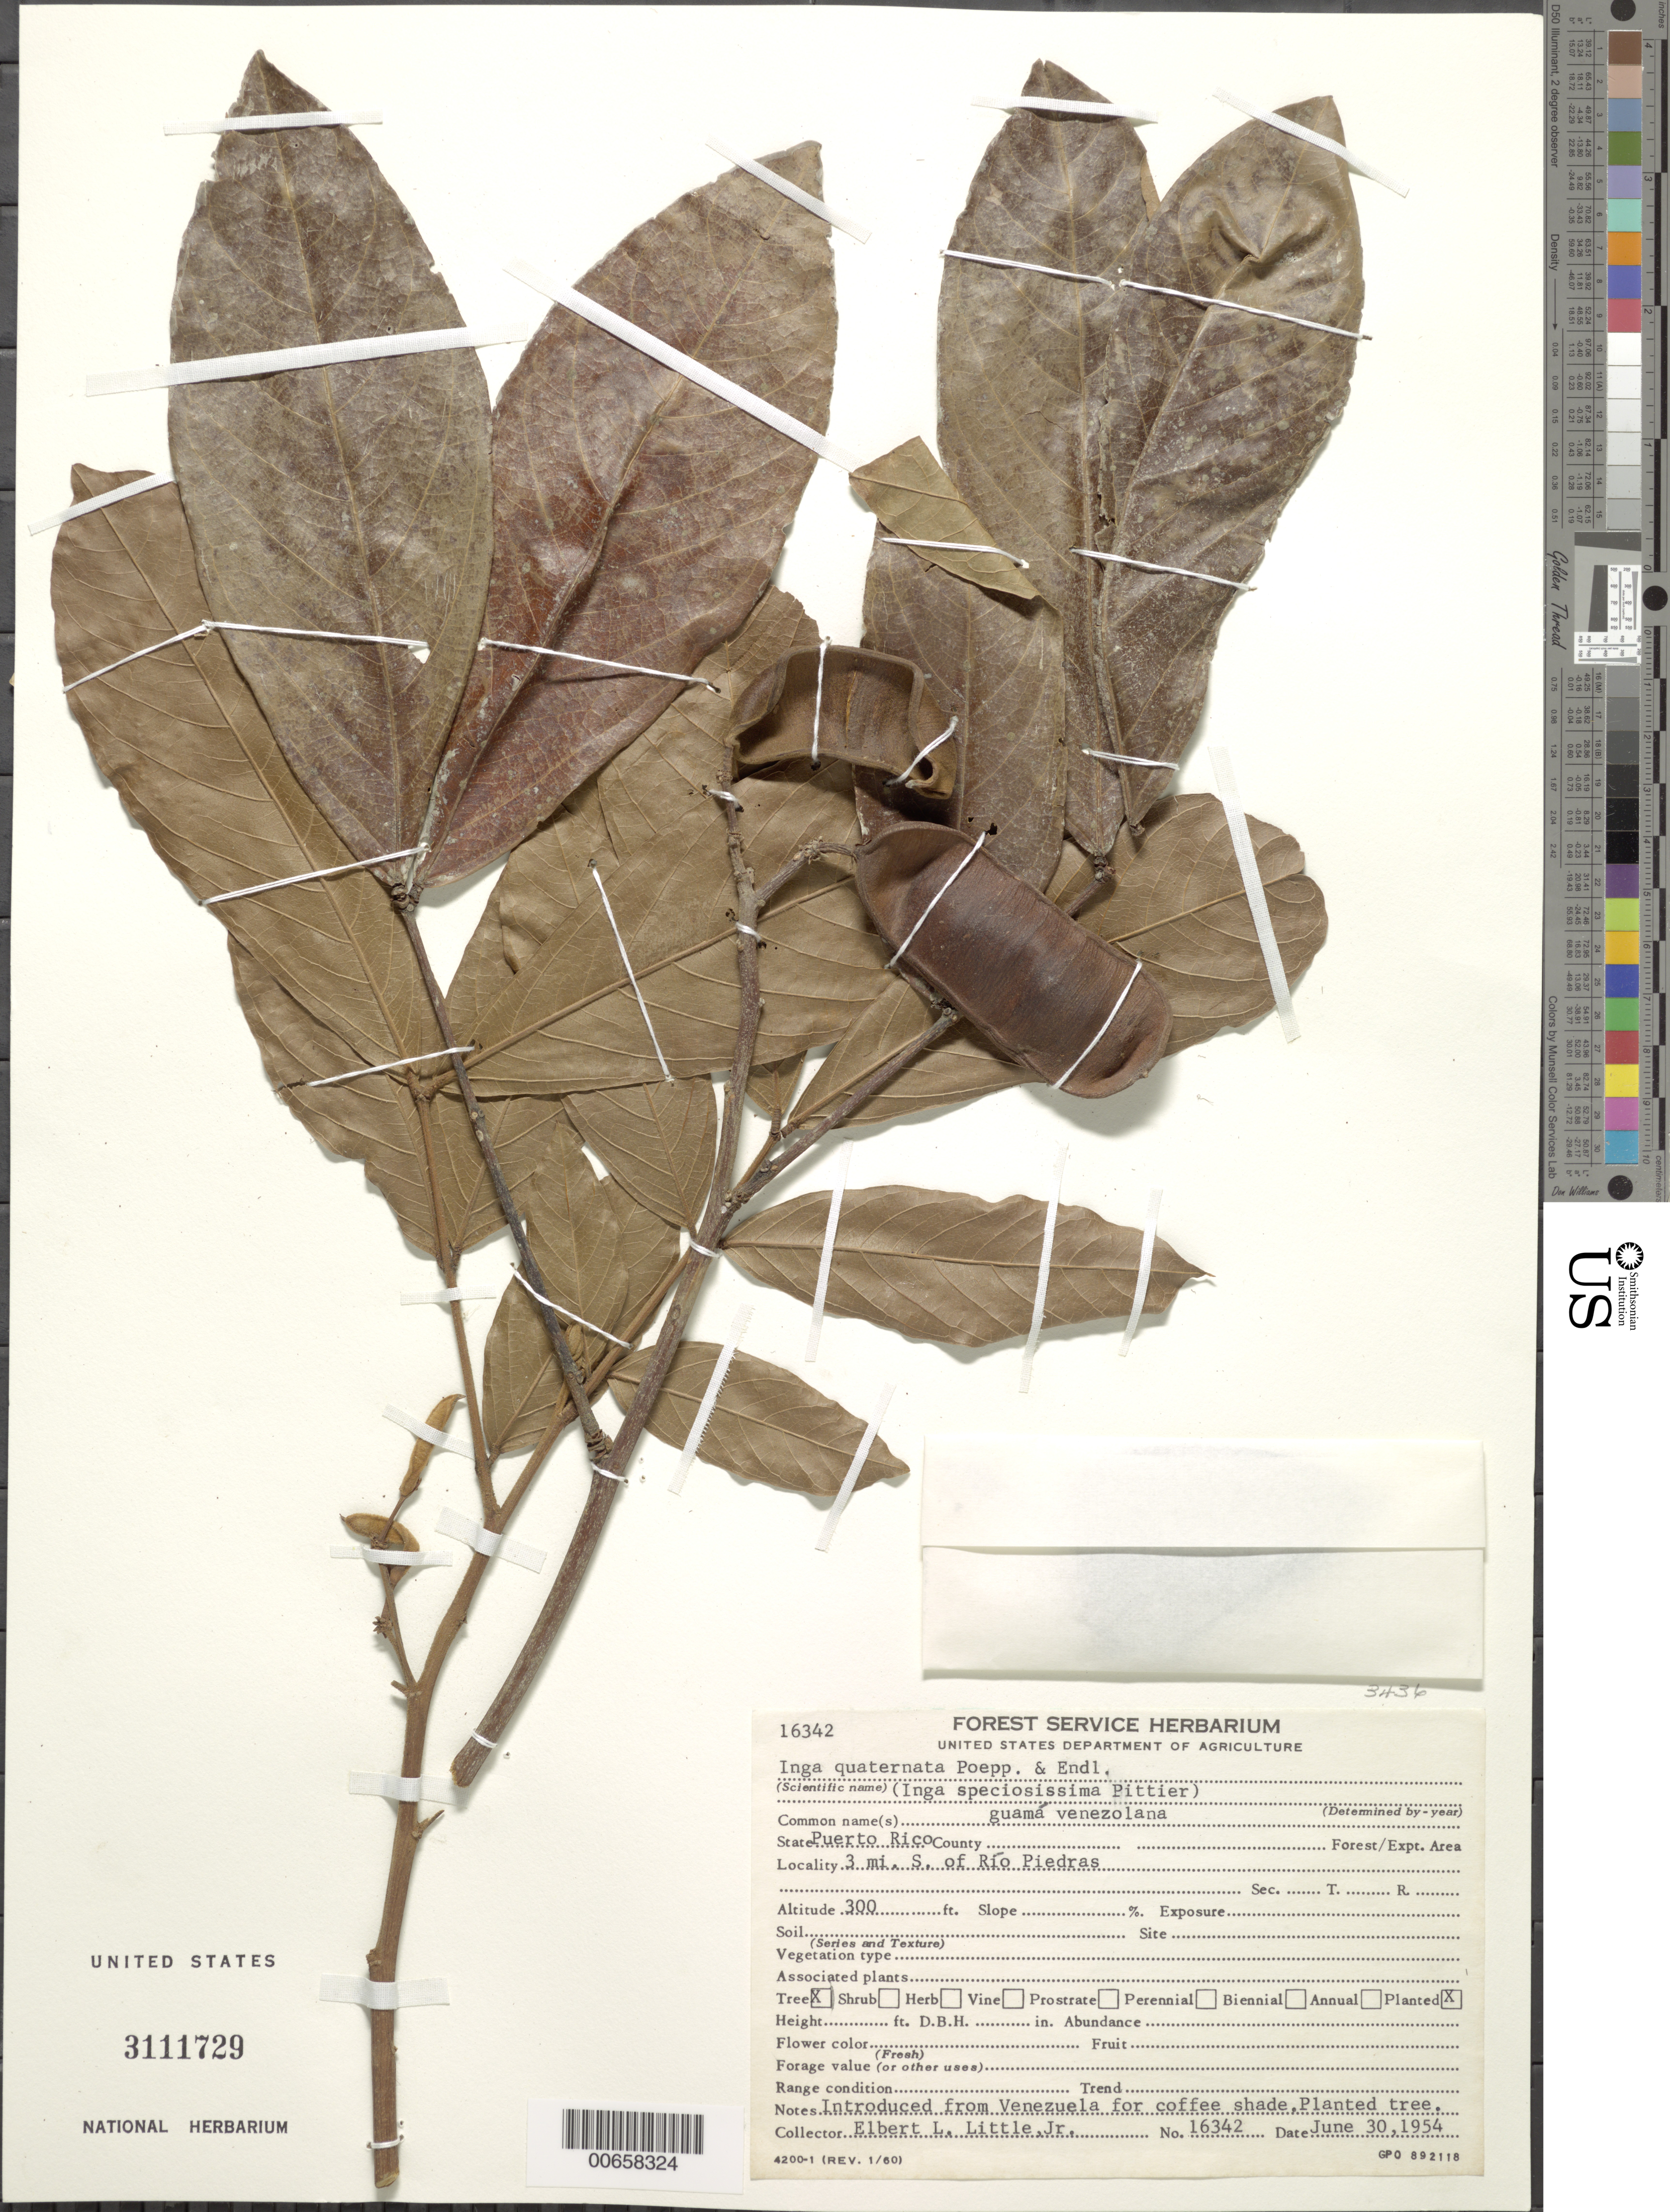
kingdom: Plantae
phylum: Tracheophyta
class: Magnoliopsida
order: Fabales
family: Fabaceae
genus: Inga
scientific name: Inga quaternata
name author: Poepp. & Endl.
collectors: E. L. Little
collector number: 16342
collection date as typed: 30 Jun 1954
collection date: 1954-06-30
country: Puerto Rico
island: Greater Antilles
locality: Rio Piedras, 3 mi S of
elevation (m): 91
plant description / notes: Common name: Guama Venezolana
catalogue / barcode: US 3111729